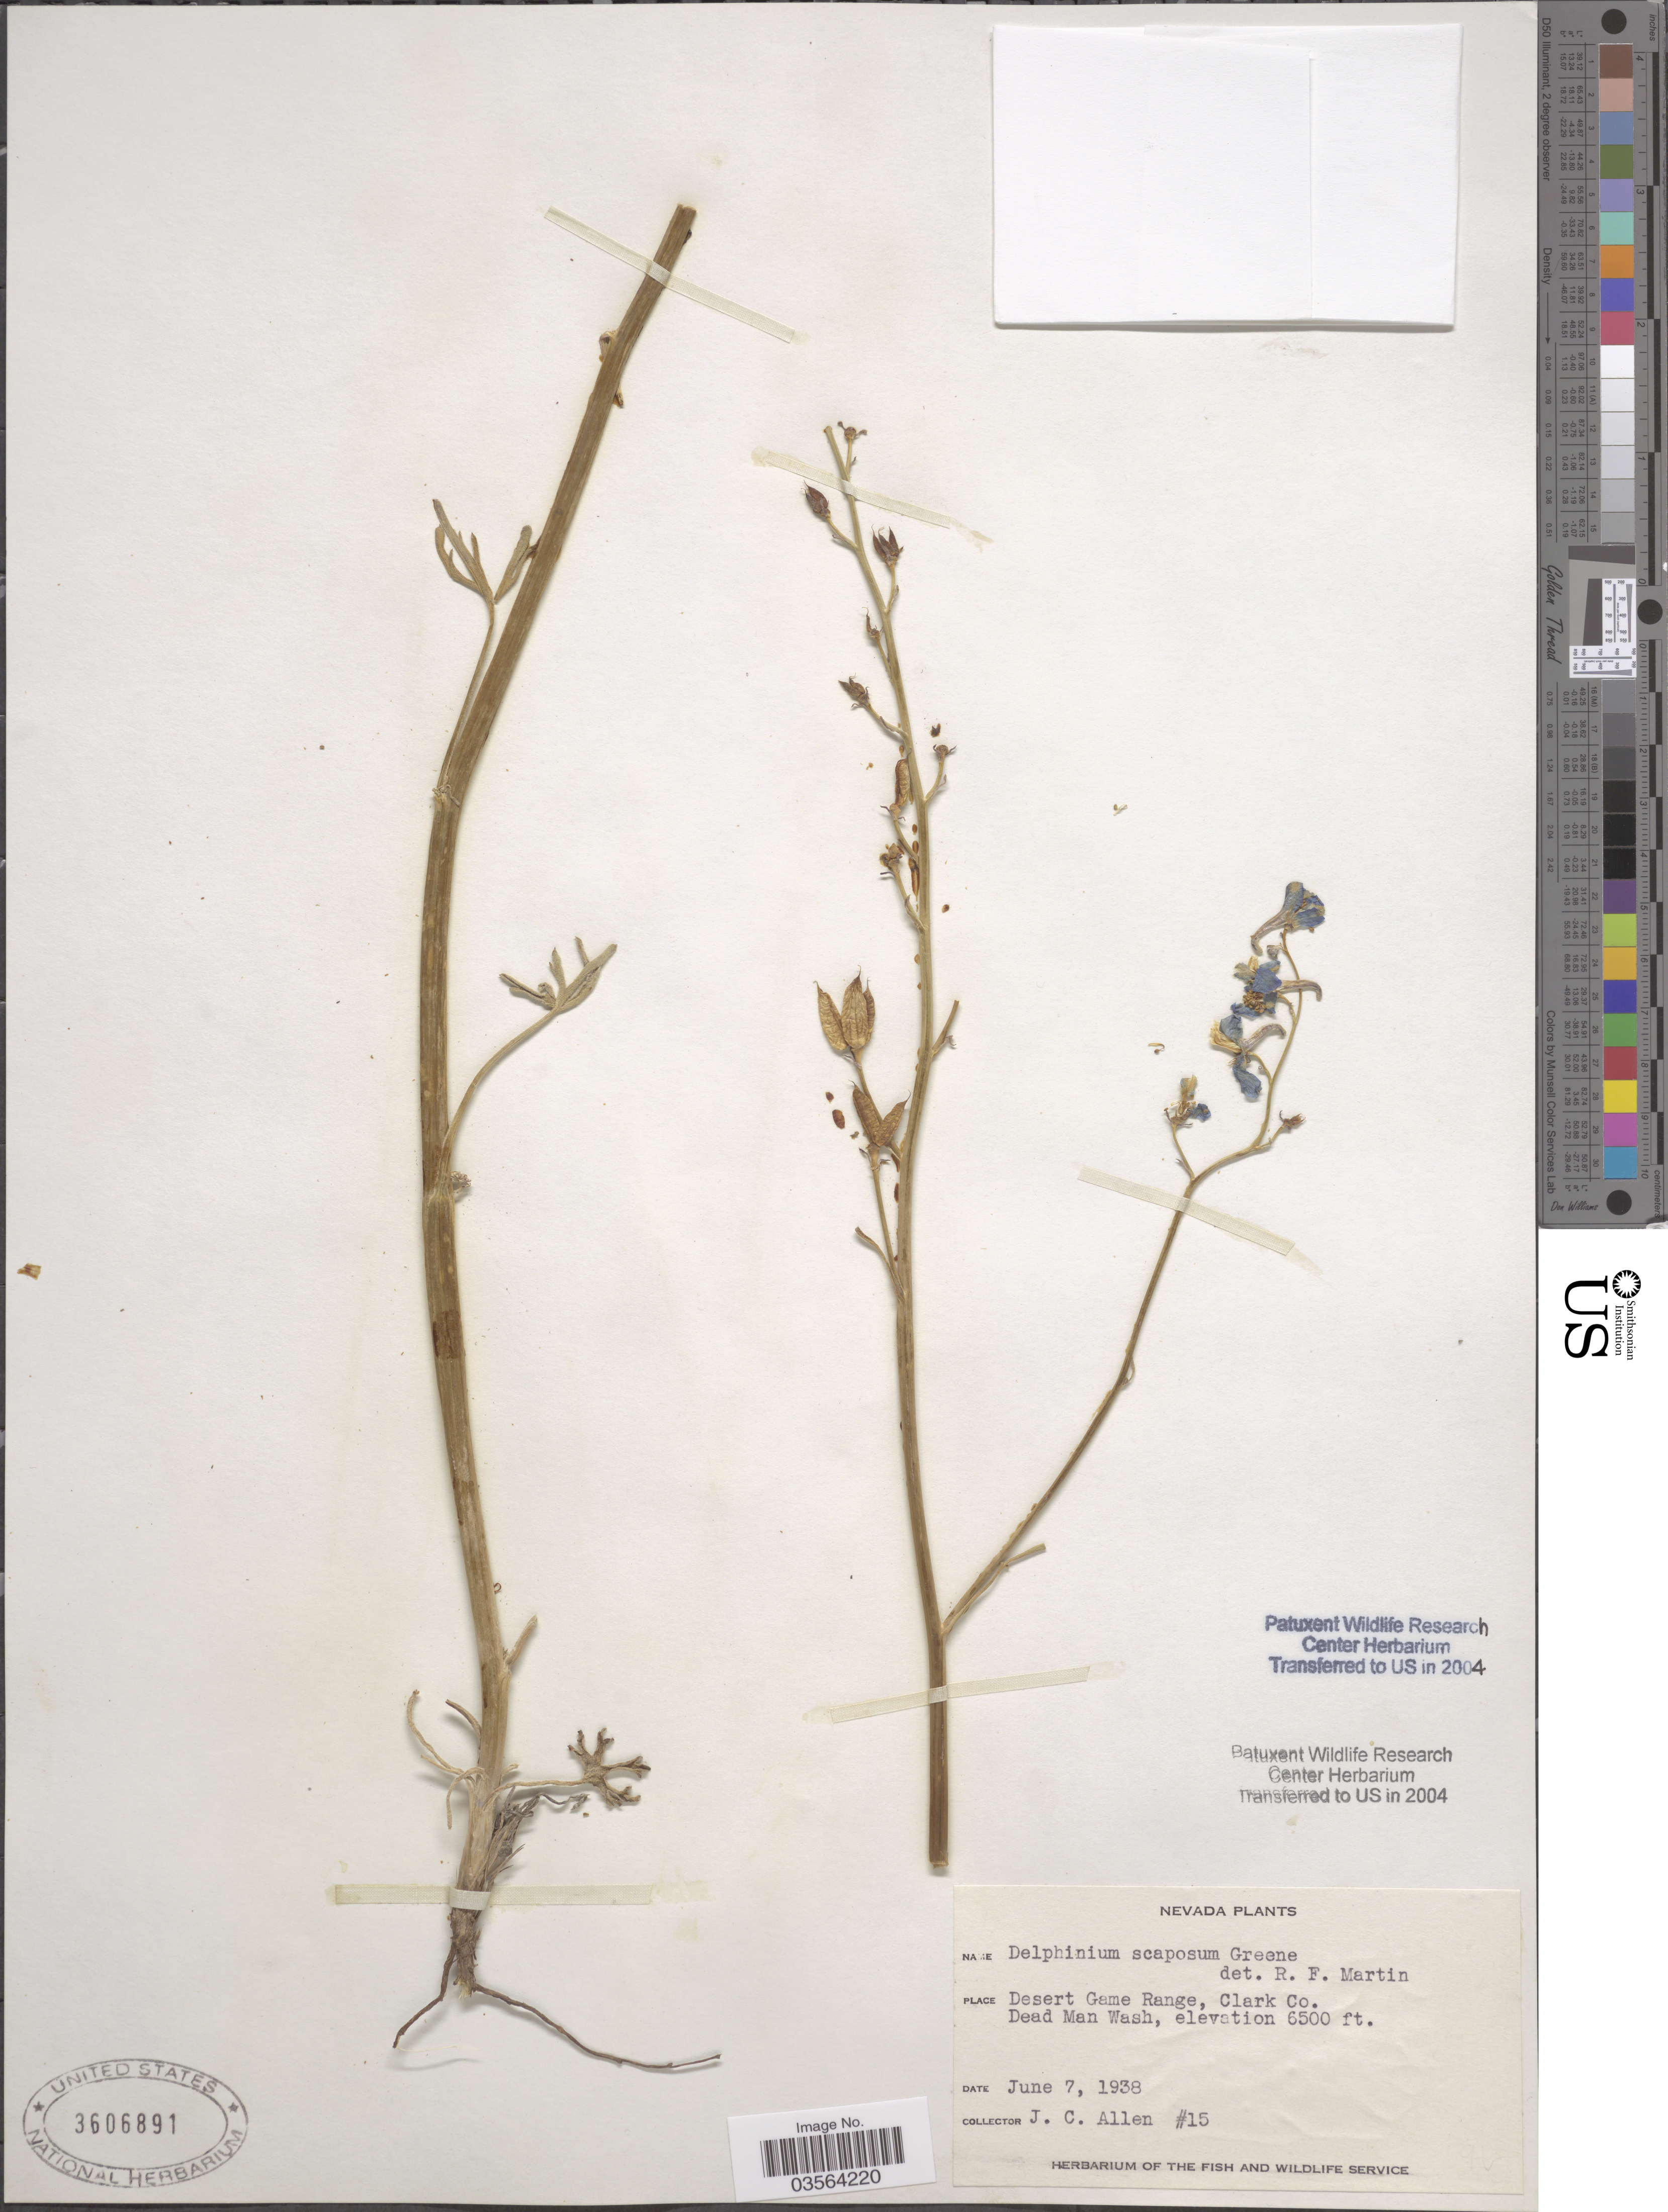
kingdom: Plantae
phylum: Tracheophyta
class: Magnoliopsida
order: Ranunculales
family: Ranunculaceae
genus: Delphinium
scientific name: Delphinium scaposum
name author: Greene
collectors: J. C. Allen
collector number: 15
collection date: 1938-06-07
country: United States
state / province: Nevada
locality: Desert Game Range, Clark Co. Dead Man Wash.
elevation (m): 1981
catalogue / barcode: US 3606891